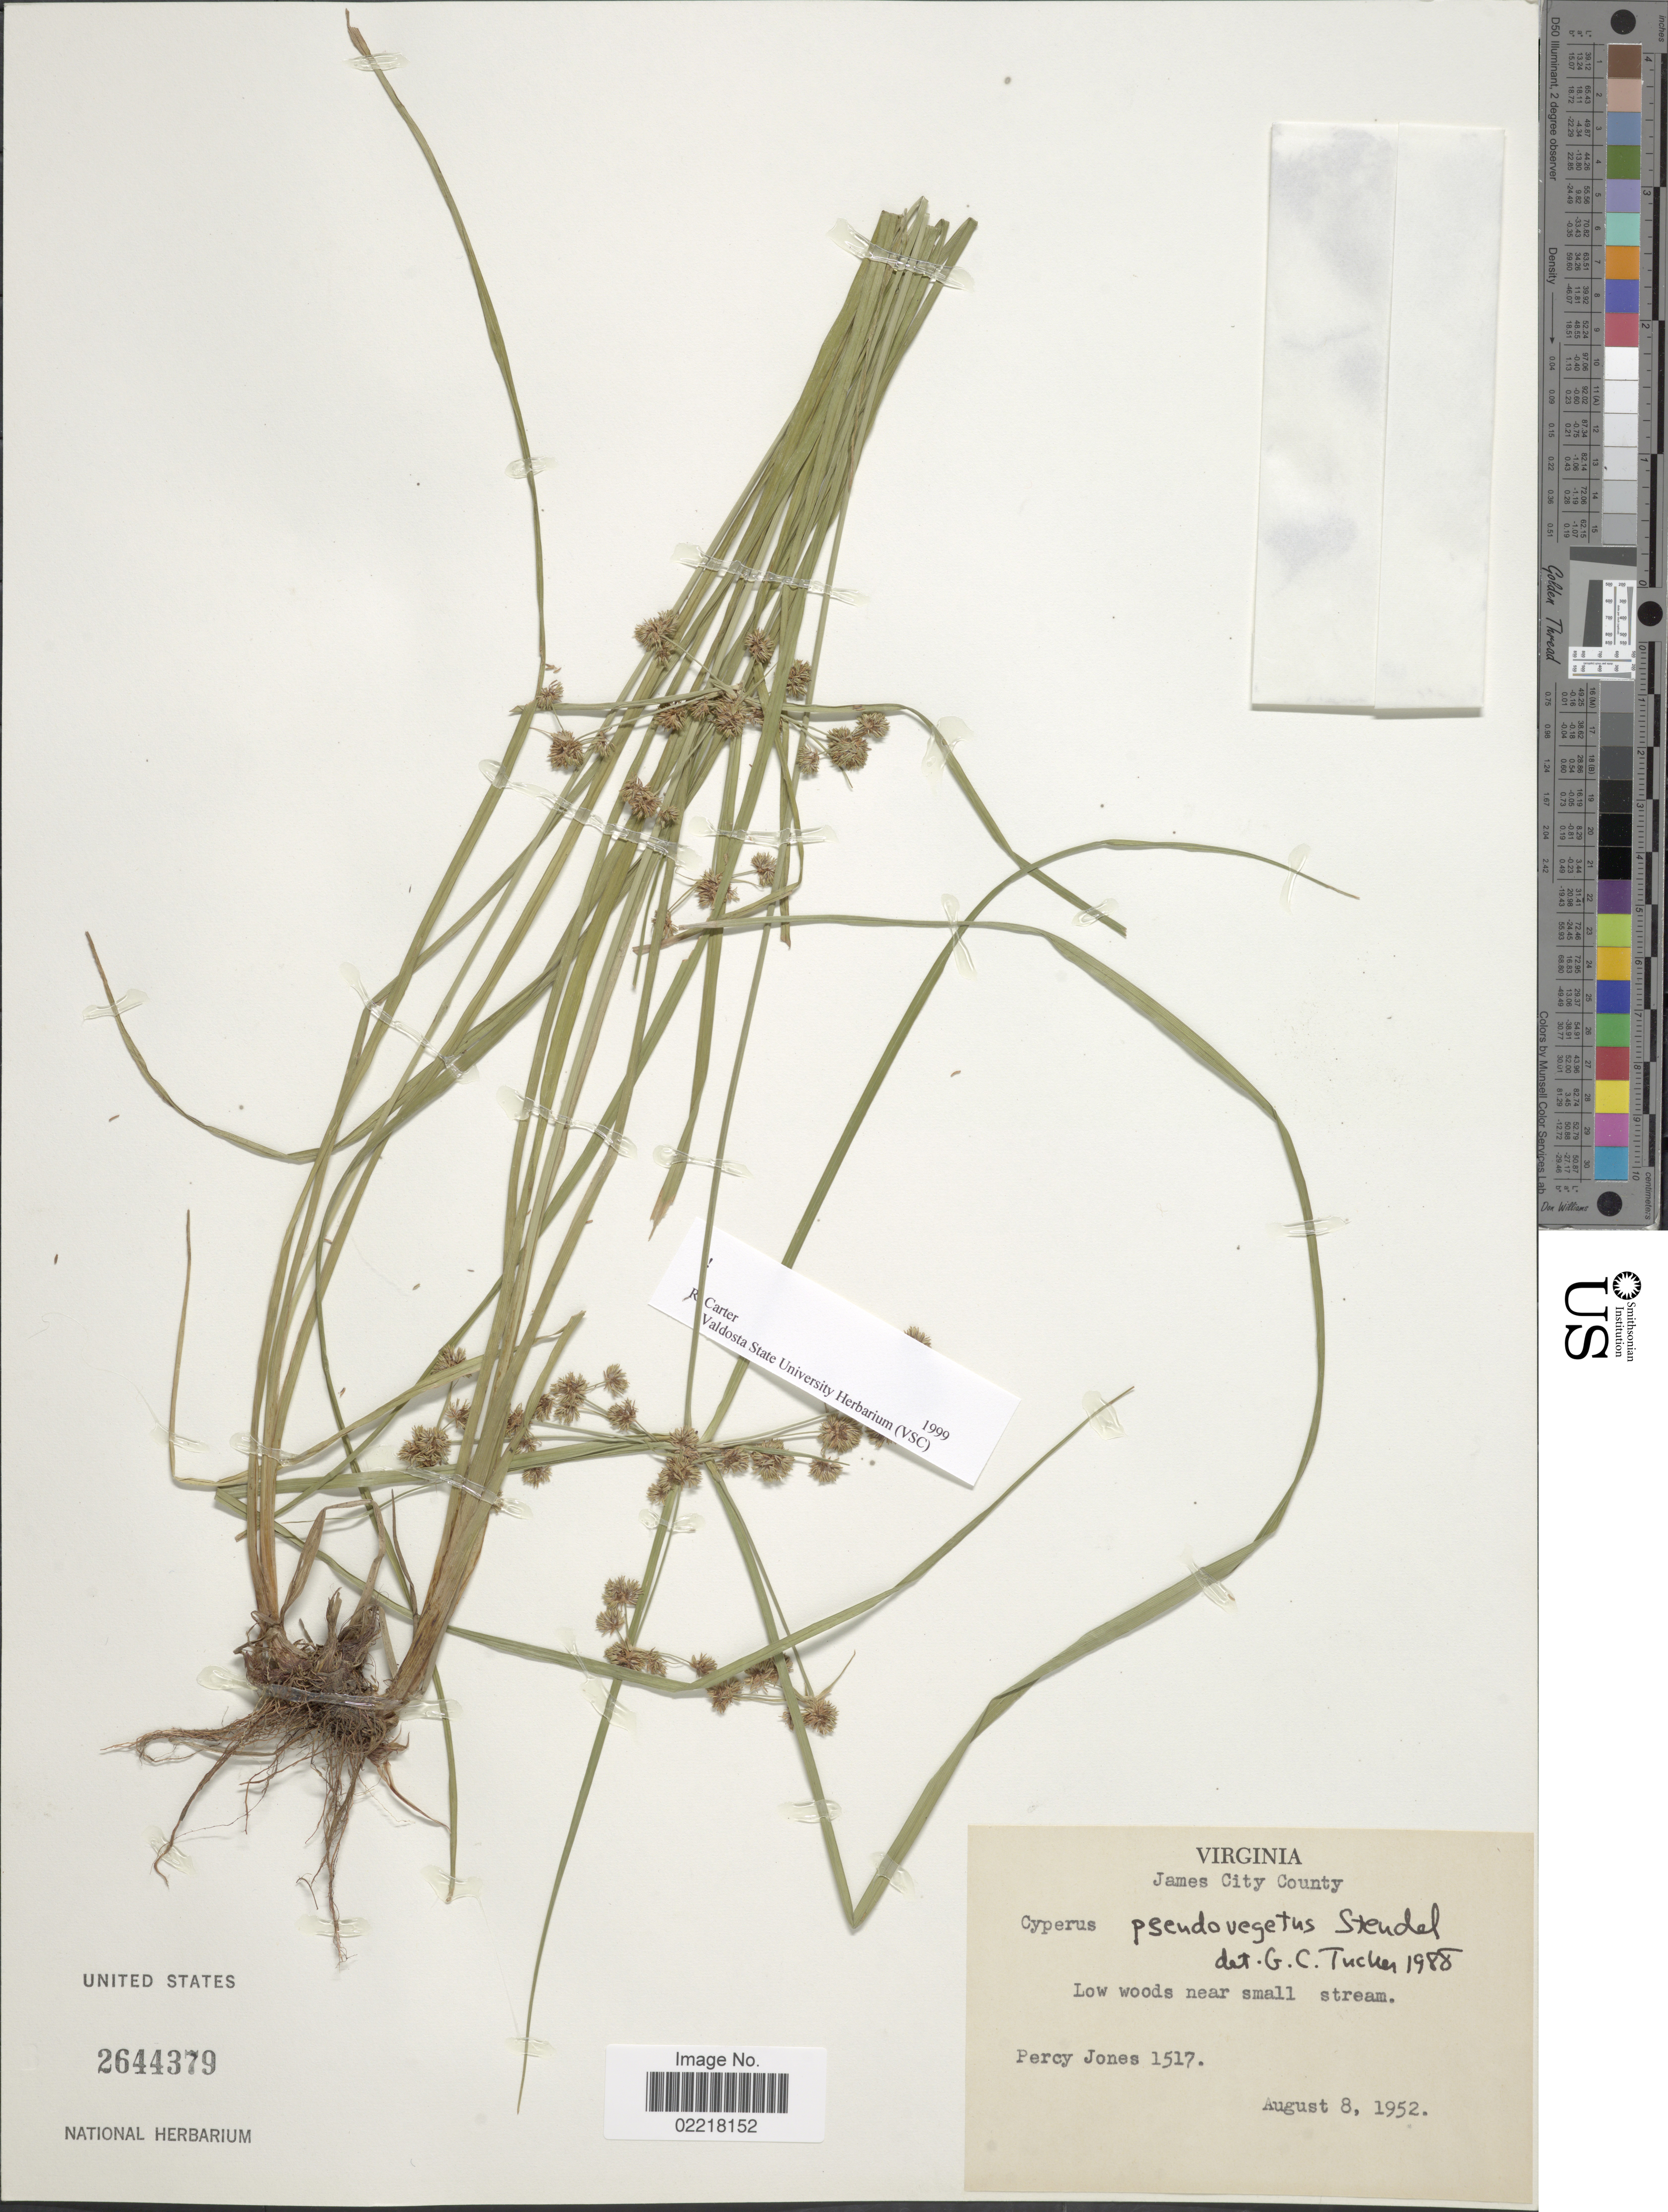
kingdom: Plantae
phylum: Tracheophyta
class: Liliopsida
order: Poales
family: Cyperaceae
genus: Cyperus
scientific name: Cyperus pseudovegetus Steud.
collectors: P. Jones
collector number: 1517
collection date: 1952-08-08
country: United States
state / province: Virginia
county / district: James City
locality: James City County.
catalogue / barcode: US 2644379